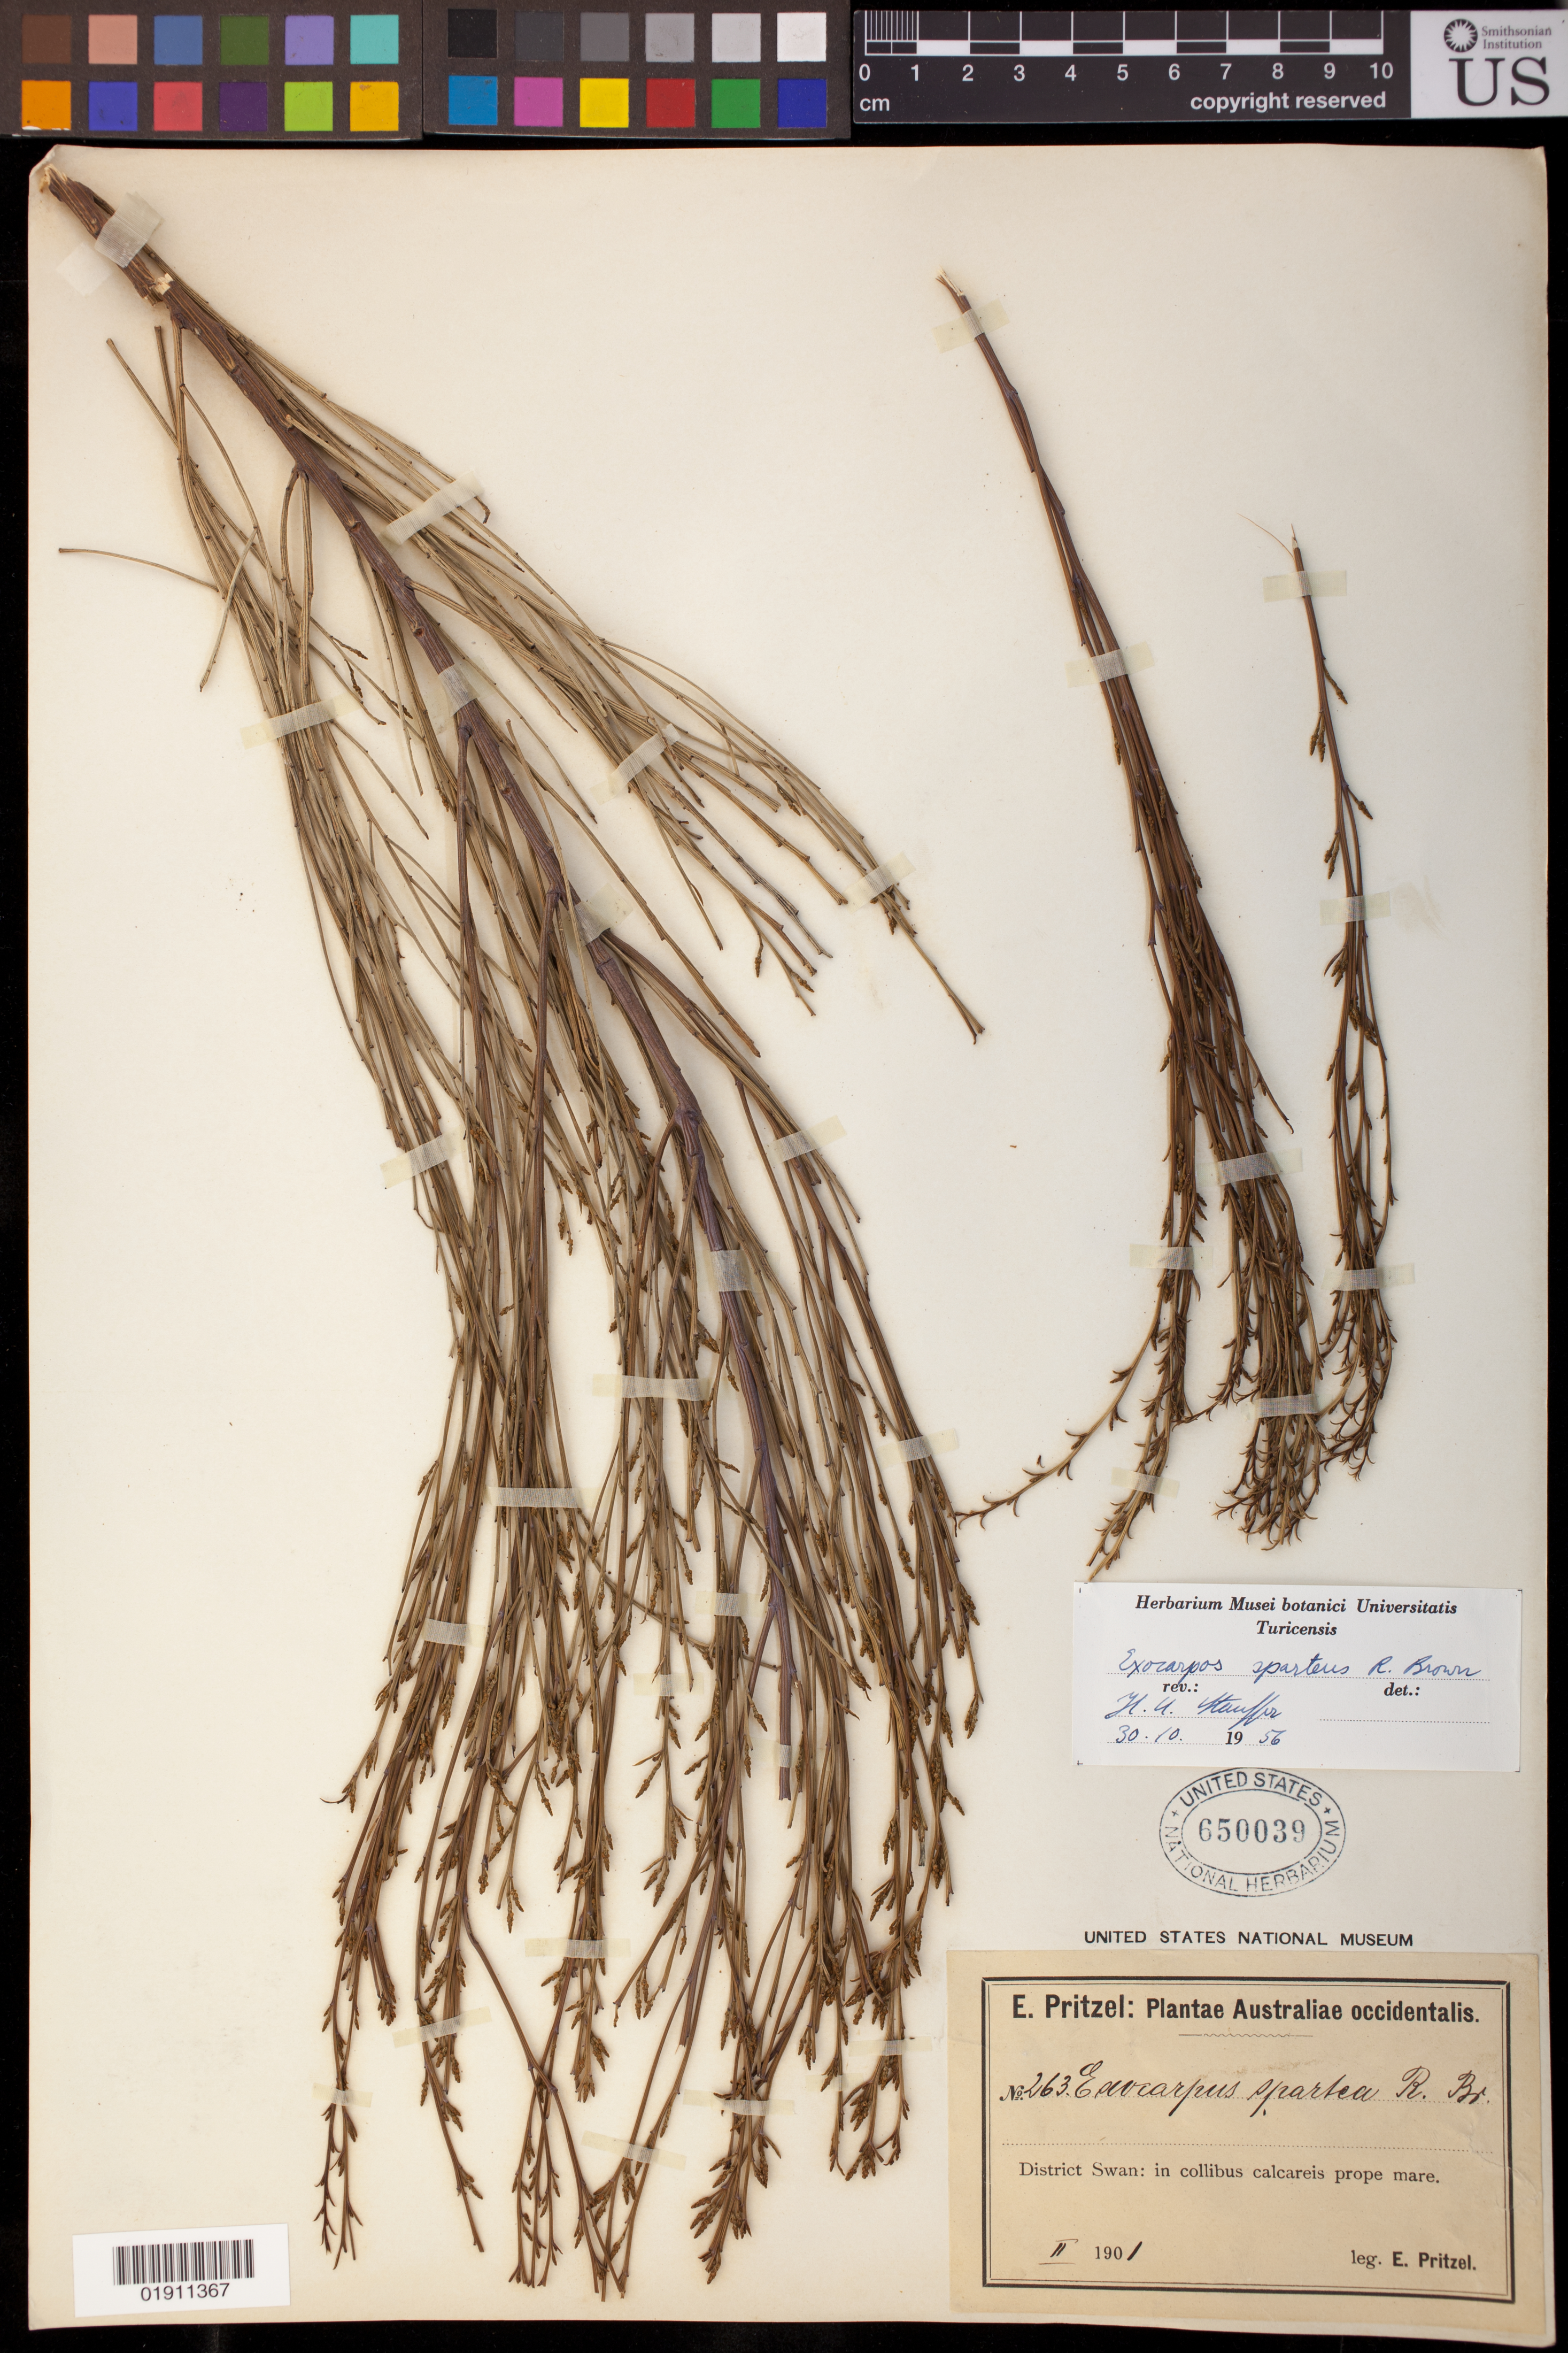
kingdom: Plantae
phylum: Tracheophyta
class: Magnoliopsida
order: Santalales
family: Santalaceae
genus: Exocarpos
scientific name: Exocarpos sparteus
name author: R. Br.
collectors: E. G. Pritzel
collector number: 263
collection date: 1901-02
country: Australia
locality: Australiae occidentalis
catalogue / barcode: US 650039